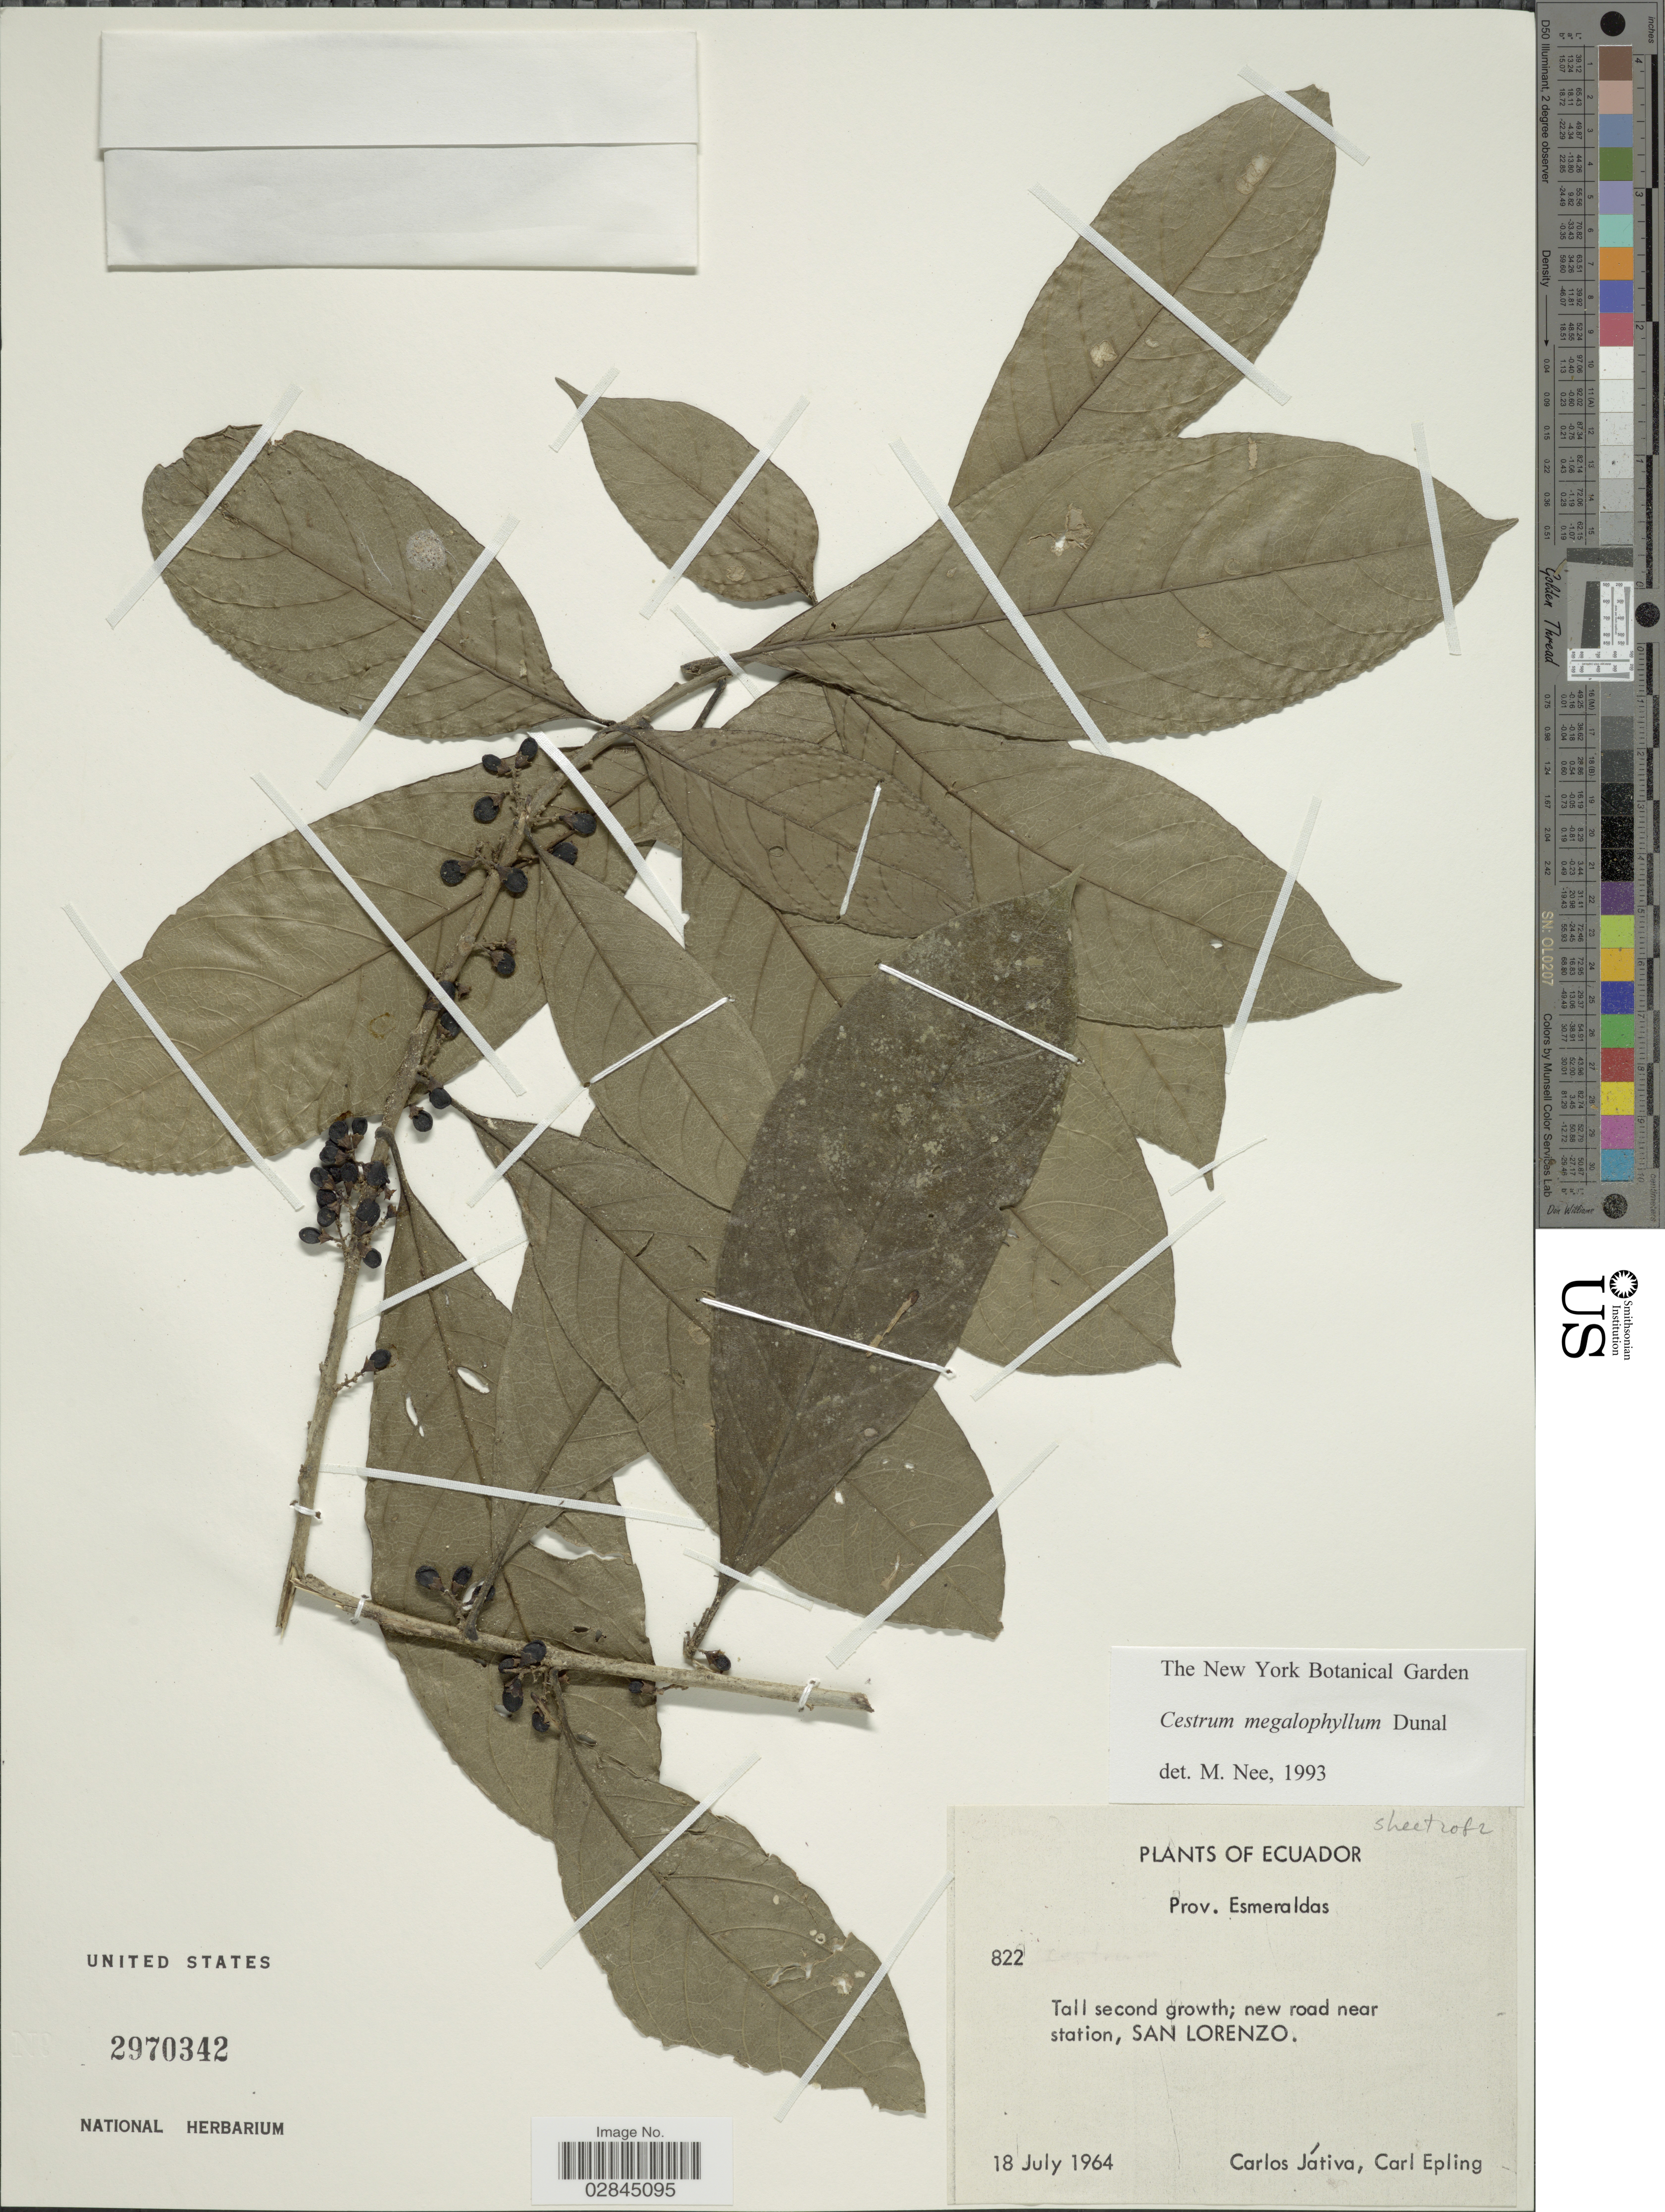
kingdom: Plantae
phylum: Tracheophyta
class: Magnoliopsida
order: Solanales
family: Solanaceae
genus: Cestrum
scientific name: Cestrum schlechtendahlii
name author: G. Don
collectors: C. D. Játiva & C. C. Epling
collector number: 822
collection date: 1964-07-18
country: Ecuador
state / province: Esmeraldas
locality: Tall second growth along new road near station, San Lorenzo.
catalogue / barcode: US 2970342